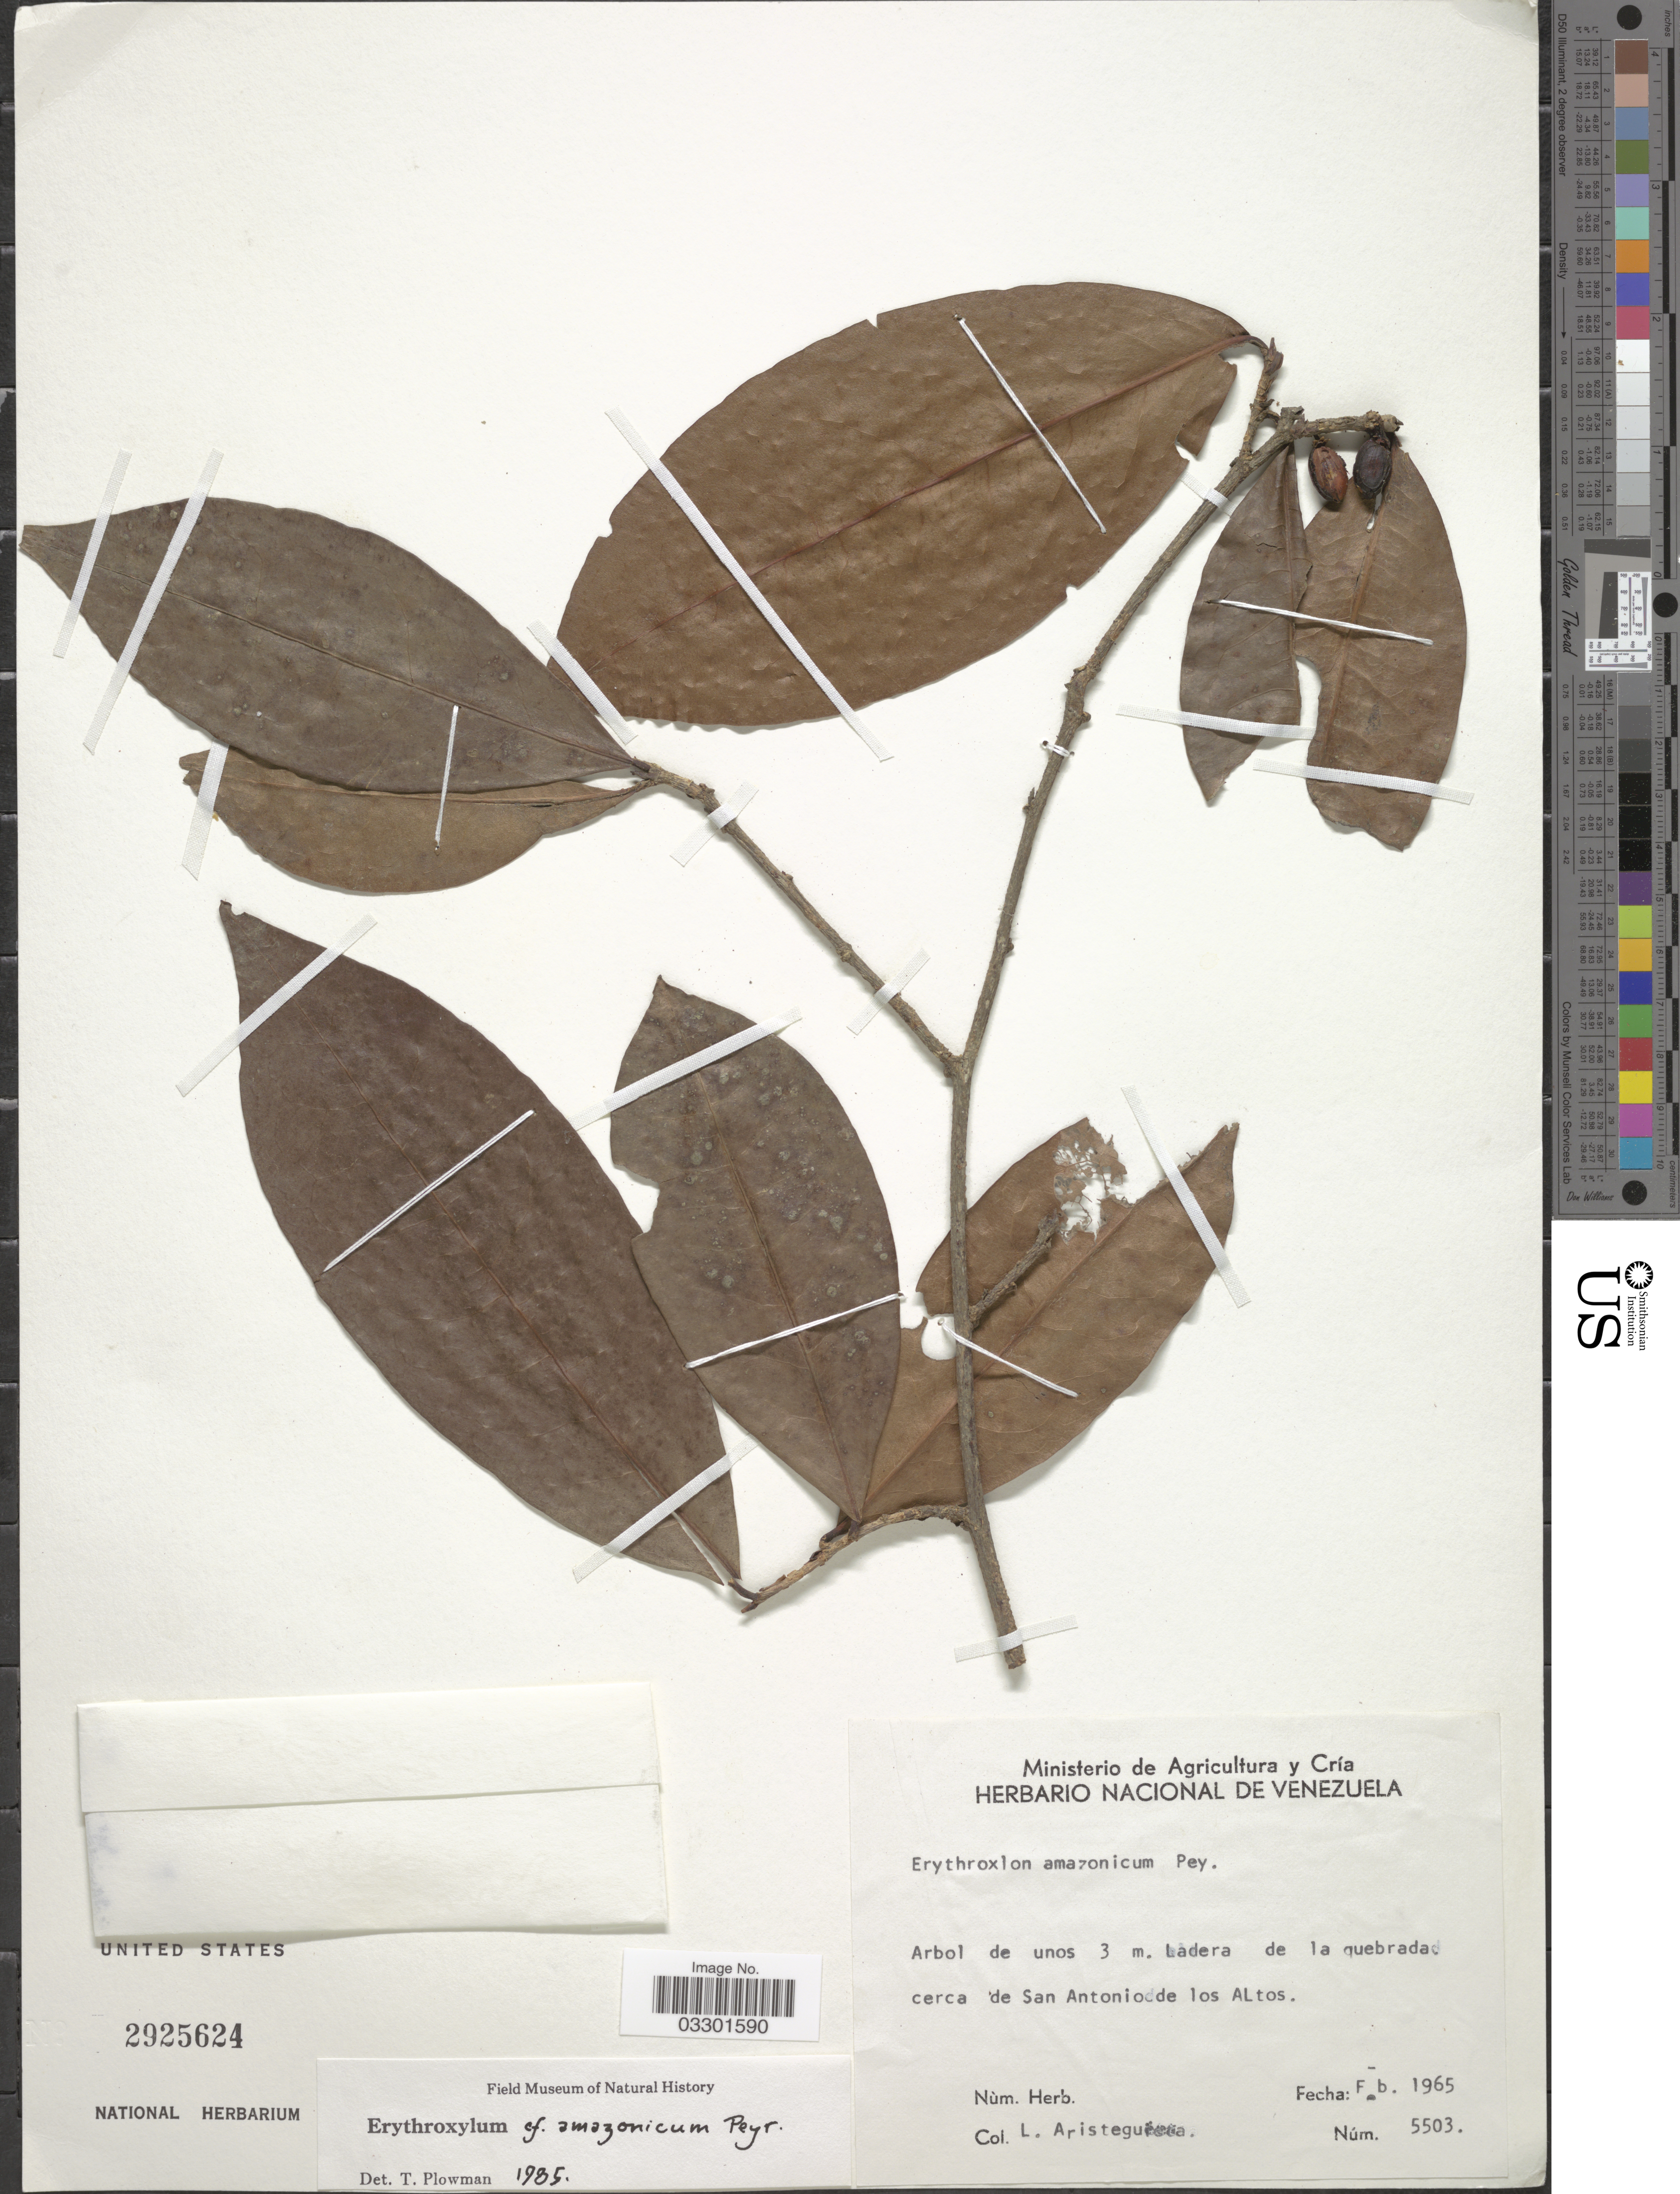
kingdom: Plantae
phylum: Tracheophyta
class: Magnoliopsida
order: Malpighiales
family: Erythroxylaceae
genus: Erythroxylum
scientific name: Erythroxylum amazonicum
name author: Peyr.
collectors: L. Aristeguieta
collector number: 5503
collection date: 1965-02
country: Venezuela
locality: Ladera de la quebrada cerca de San Antonio de los Altos.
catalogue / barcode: US 2925624